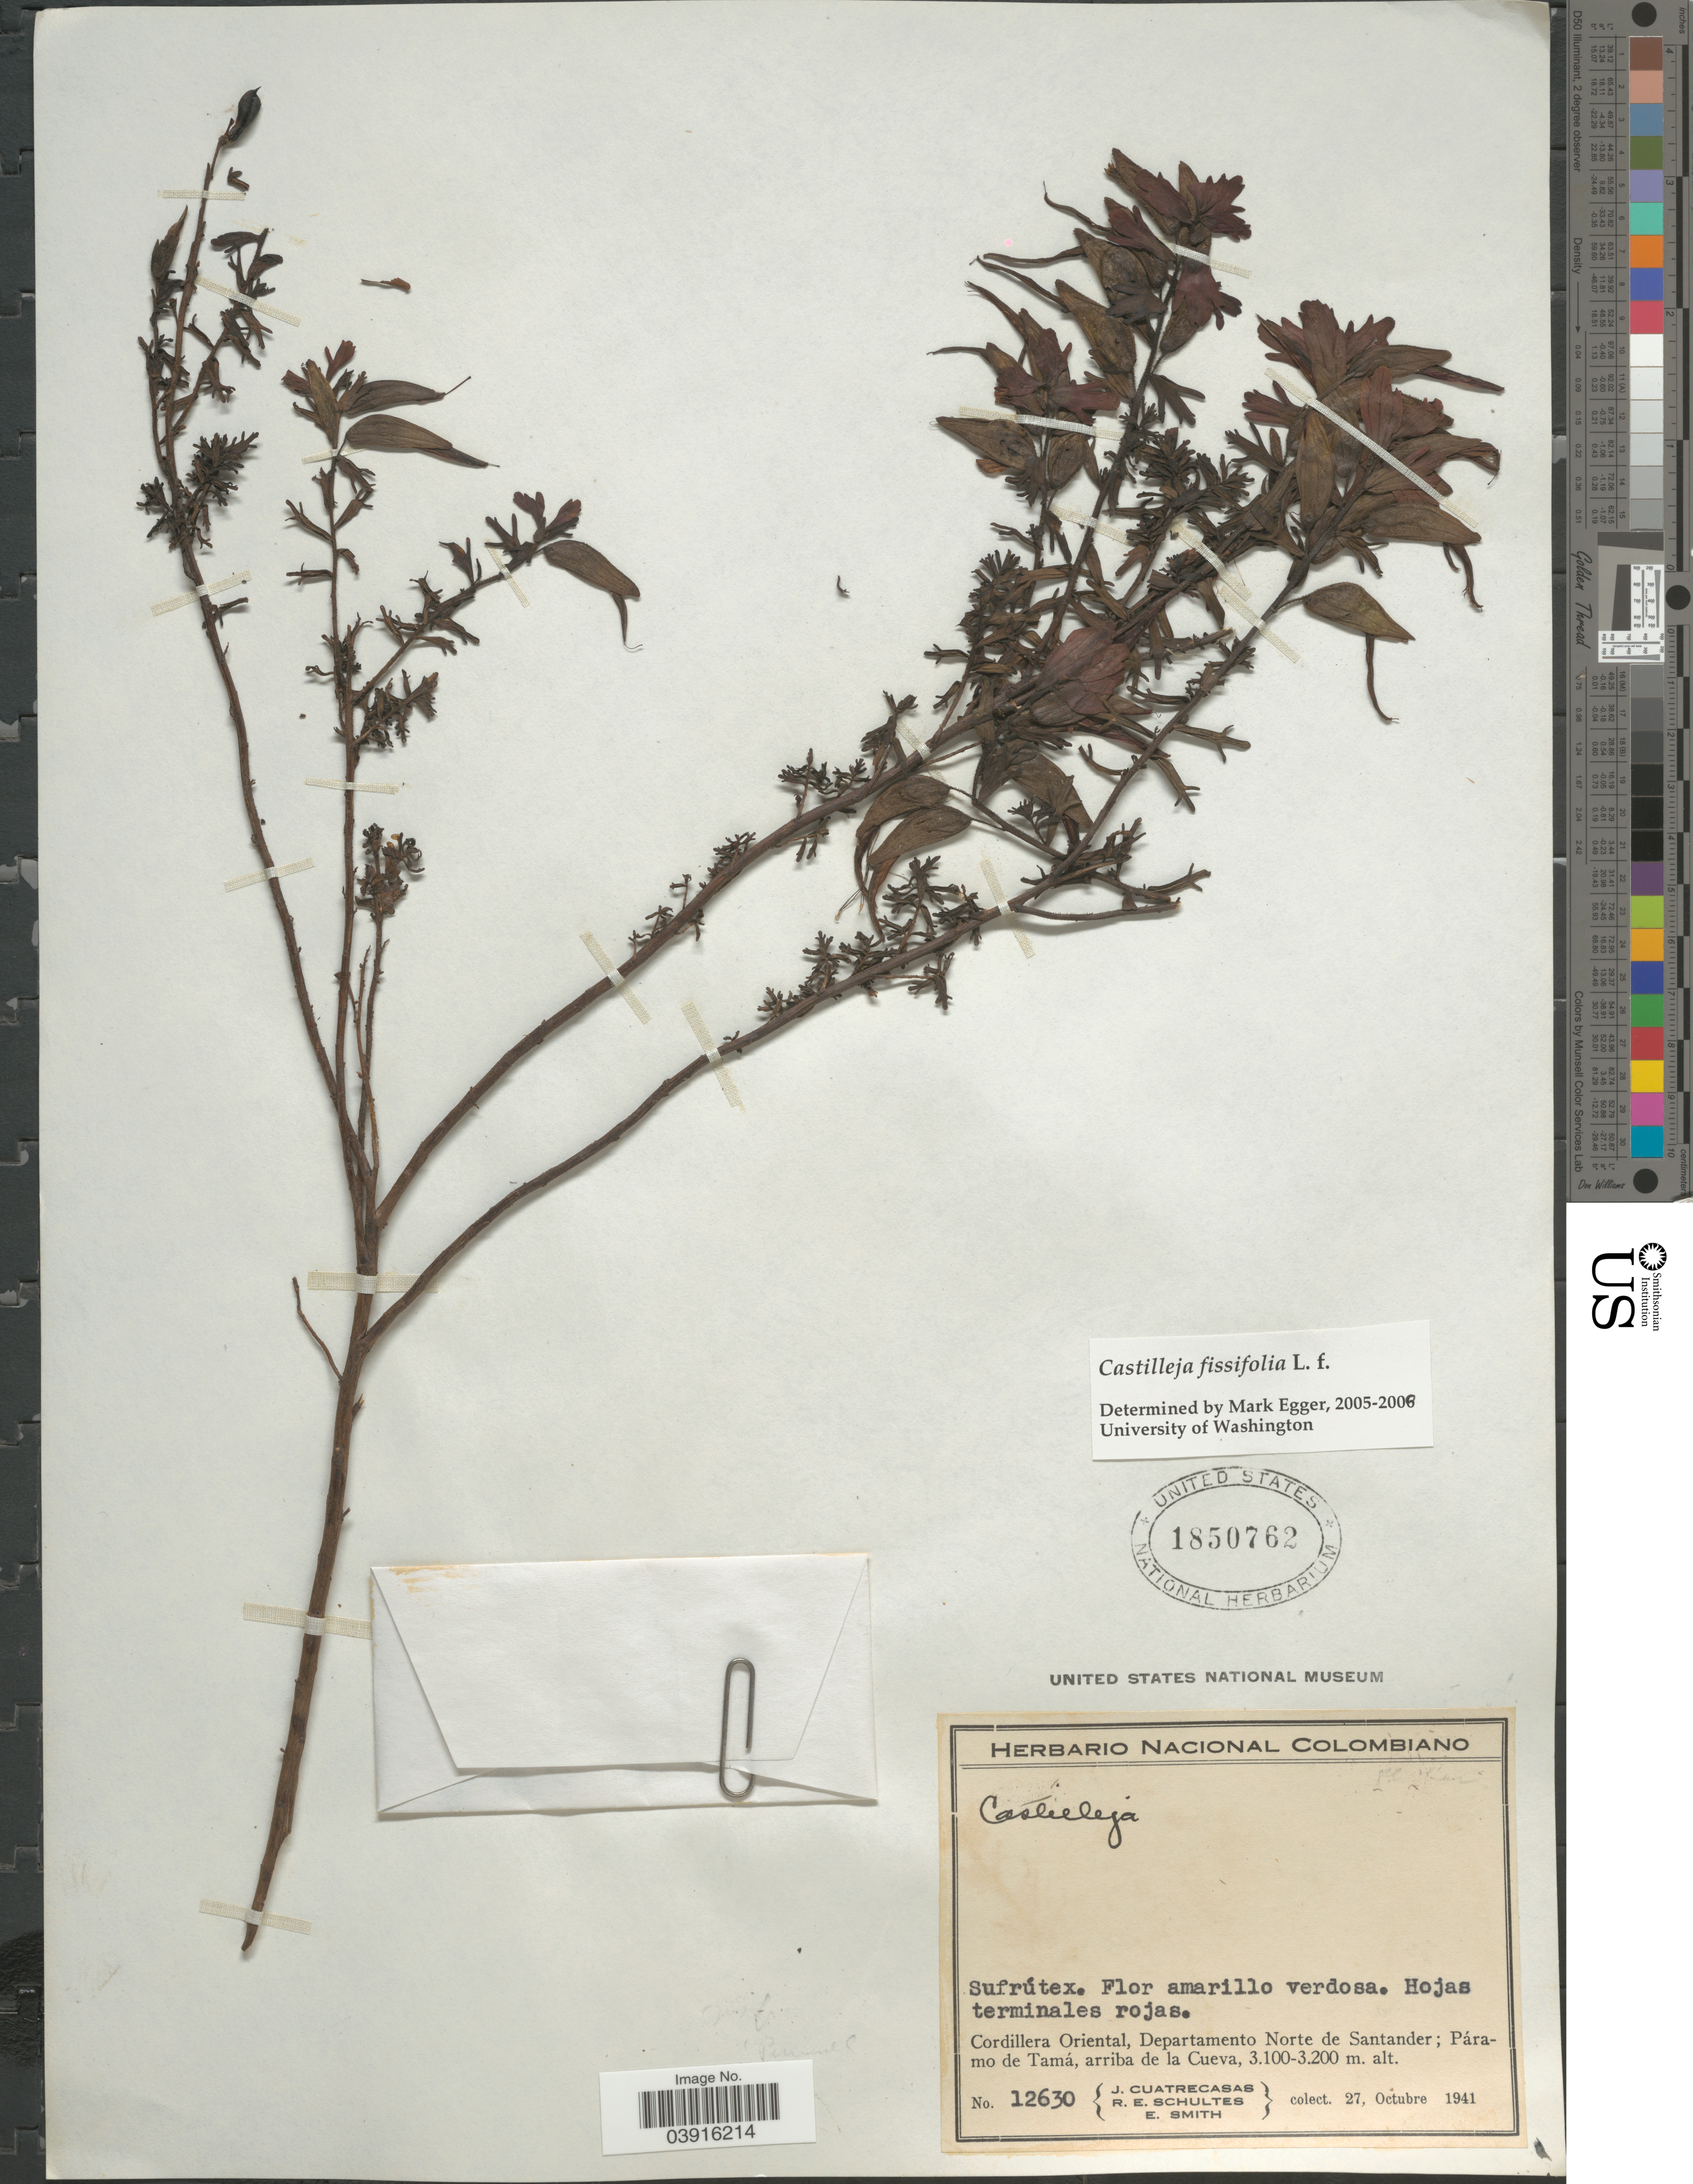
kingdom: Plantae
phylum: Tracheophyta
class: Magnoliopsida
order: Lamiales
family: Orobanchaceae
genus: Castilleja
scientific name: Castilleja fissifolia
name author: L. f.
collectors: J. Cuatrecasas, R. E. Schultes & E. Smith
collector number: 12630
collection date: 1941-10-27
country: Colombia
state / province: Norte de Santander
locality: Cordillera Oriental, Departamento Norte de Santander; Páramo de Tamá, arriba de la Cueva.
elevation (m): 3100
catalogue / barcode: US 1850762